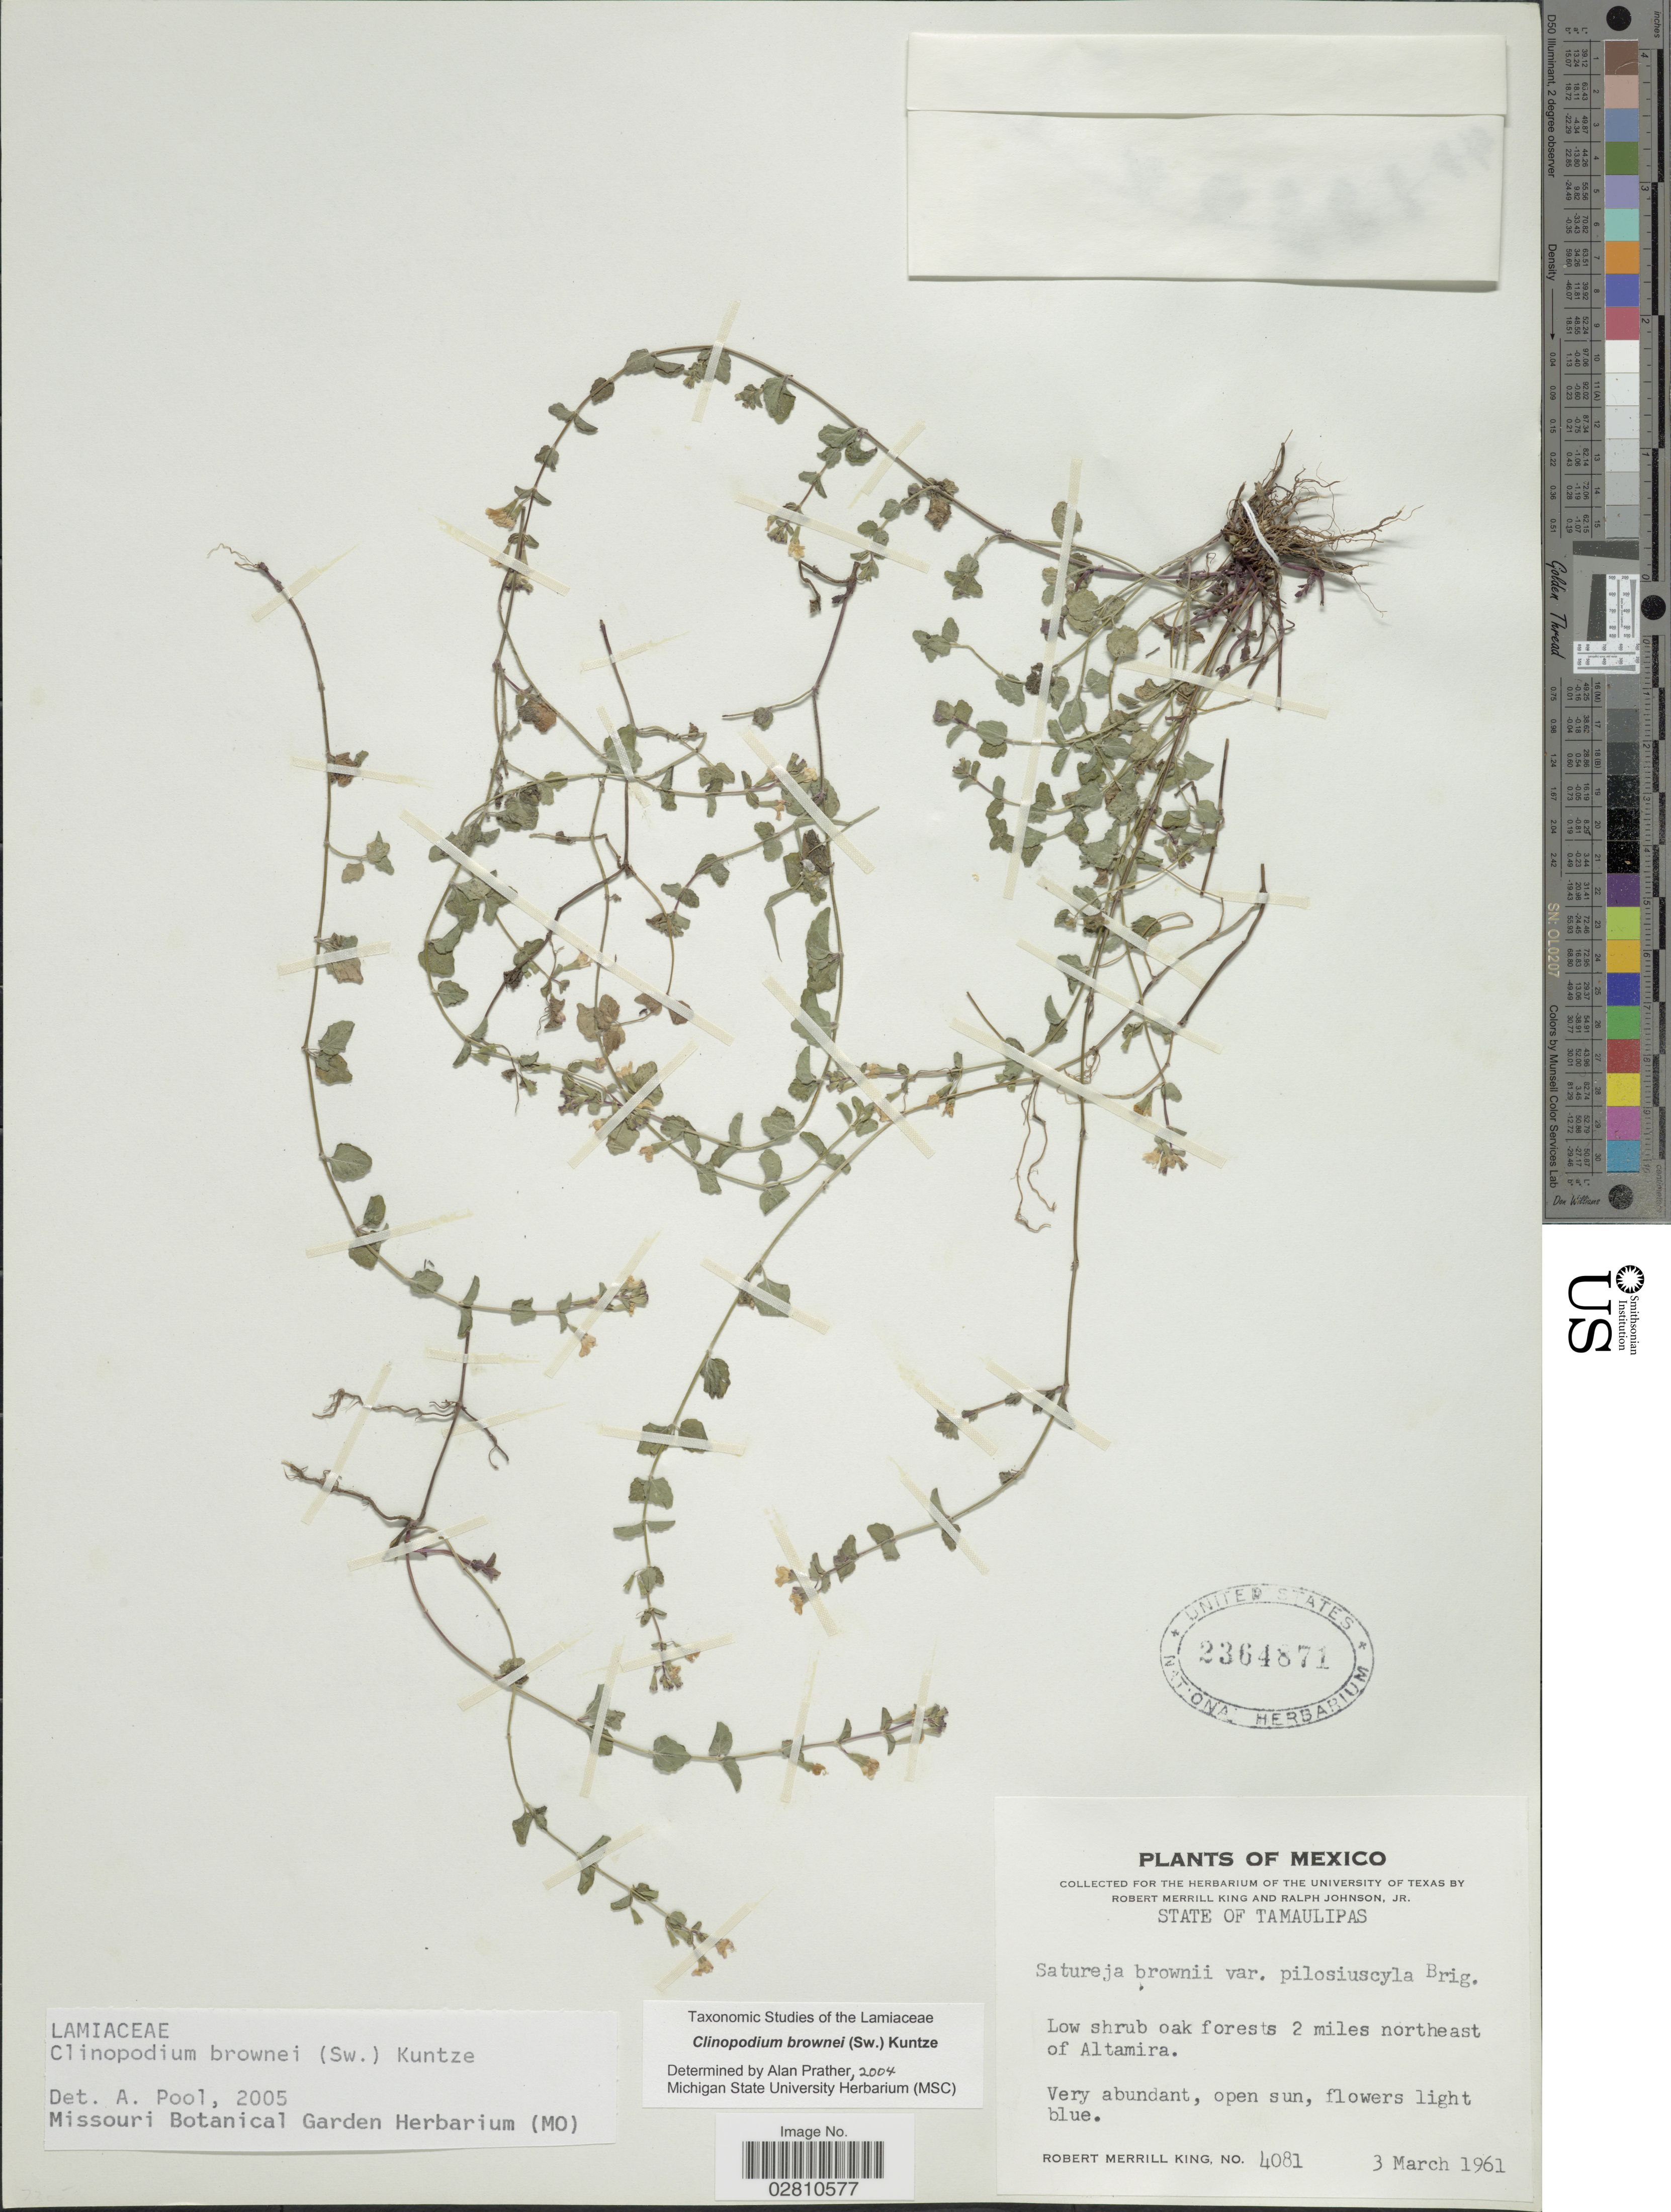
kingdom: Plantae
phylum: Tracheophyta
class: Magnoliopsida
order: Lamiales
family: Lamiaceae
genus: Clinopodium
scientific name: Clinopodium brownei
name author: (Sw.) Kuntze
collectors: R. M. King & R. Johnson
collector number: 4081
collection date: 1961-03-03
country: Mexico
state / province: Tamaulipas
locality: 2 miles northeast of Altamira.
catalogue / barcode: US 2364871